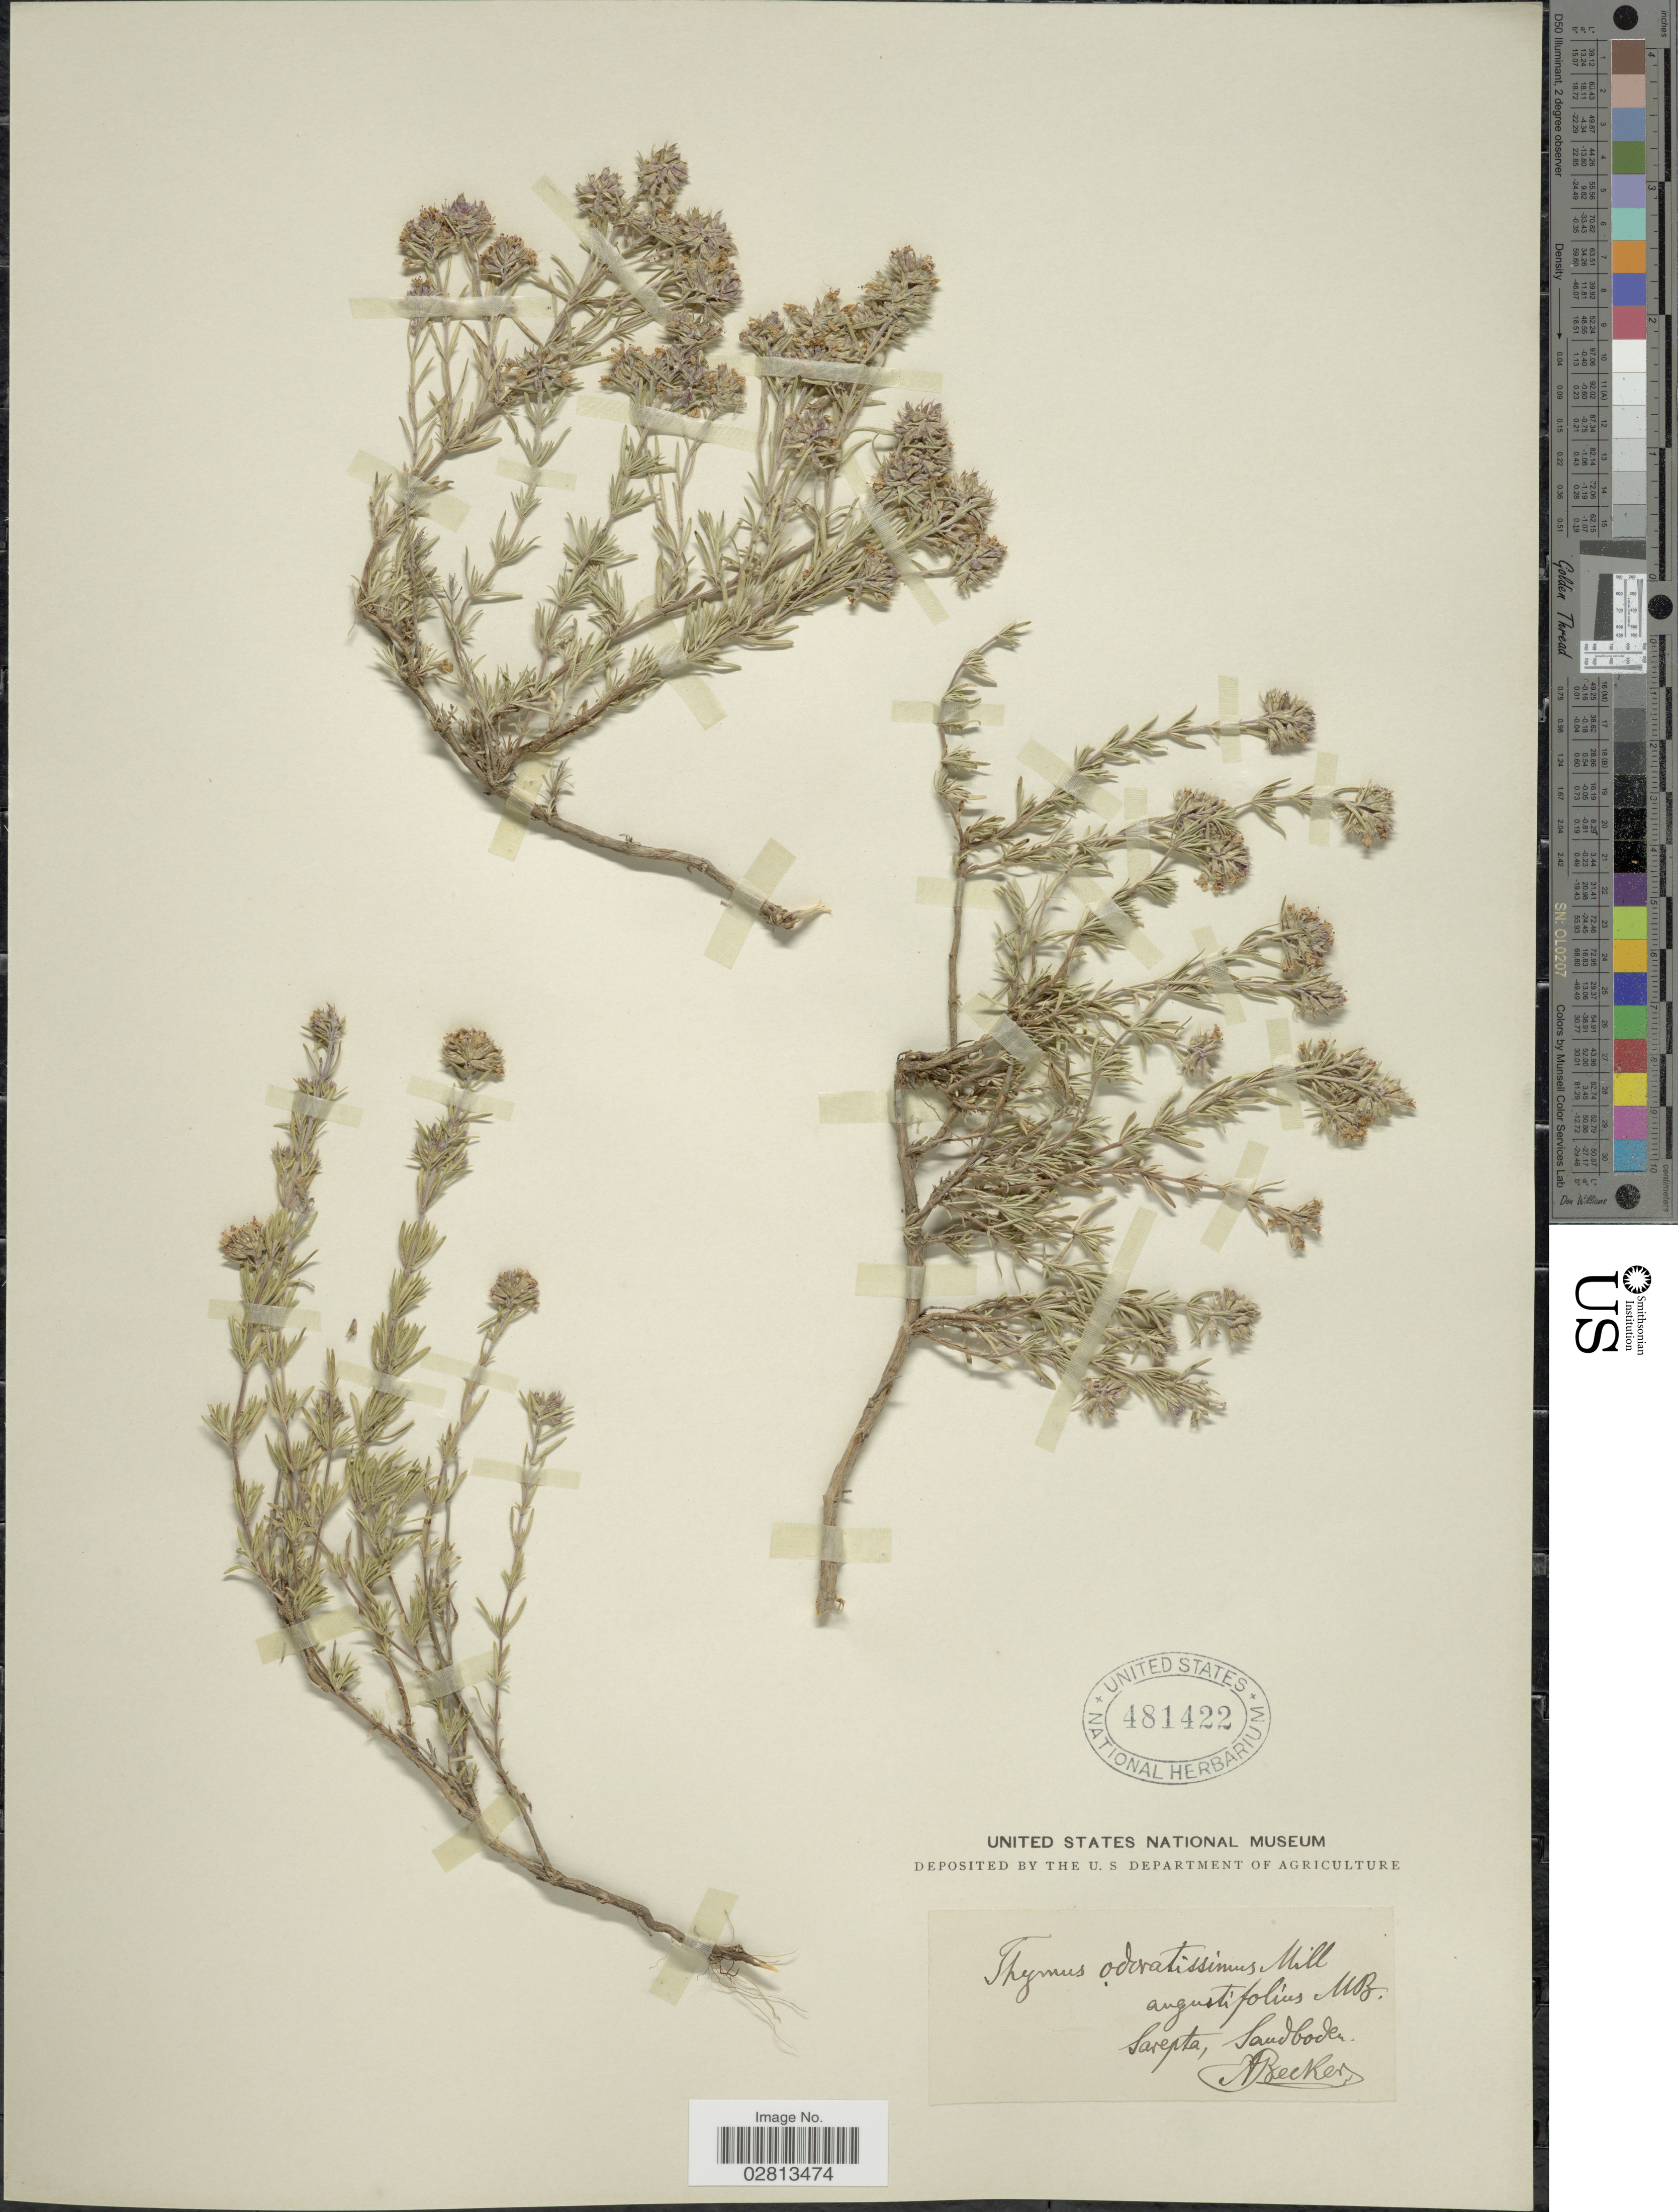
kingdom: Plantae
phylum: Tracheophyta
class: Magnoliopsida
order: Lamiales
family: Lamiaceae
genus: Thymus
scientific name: Thymus odoratissimus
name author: Mill.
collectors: A. Becker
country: Russian Federation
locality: Sarepta, Sandboden.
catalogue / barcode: US 481422